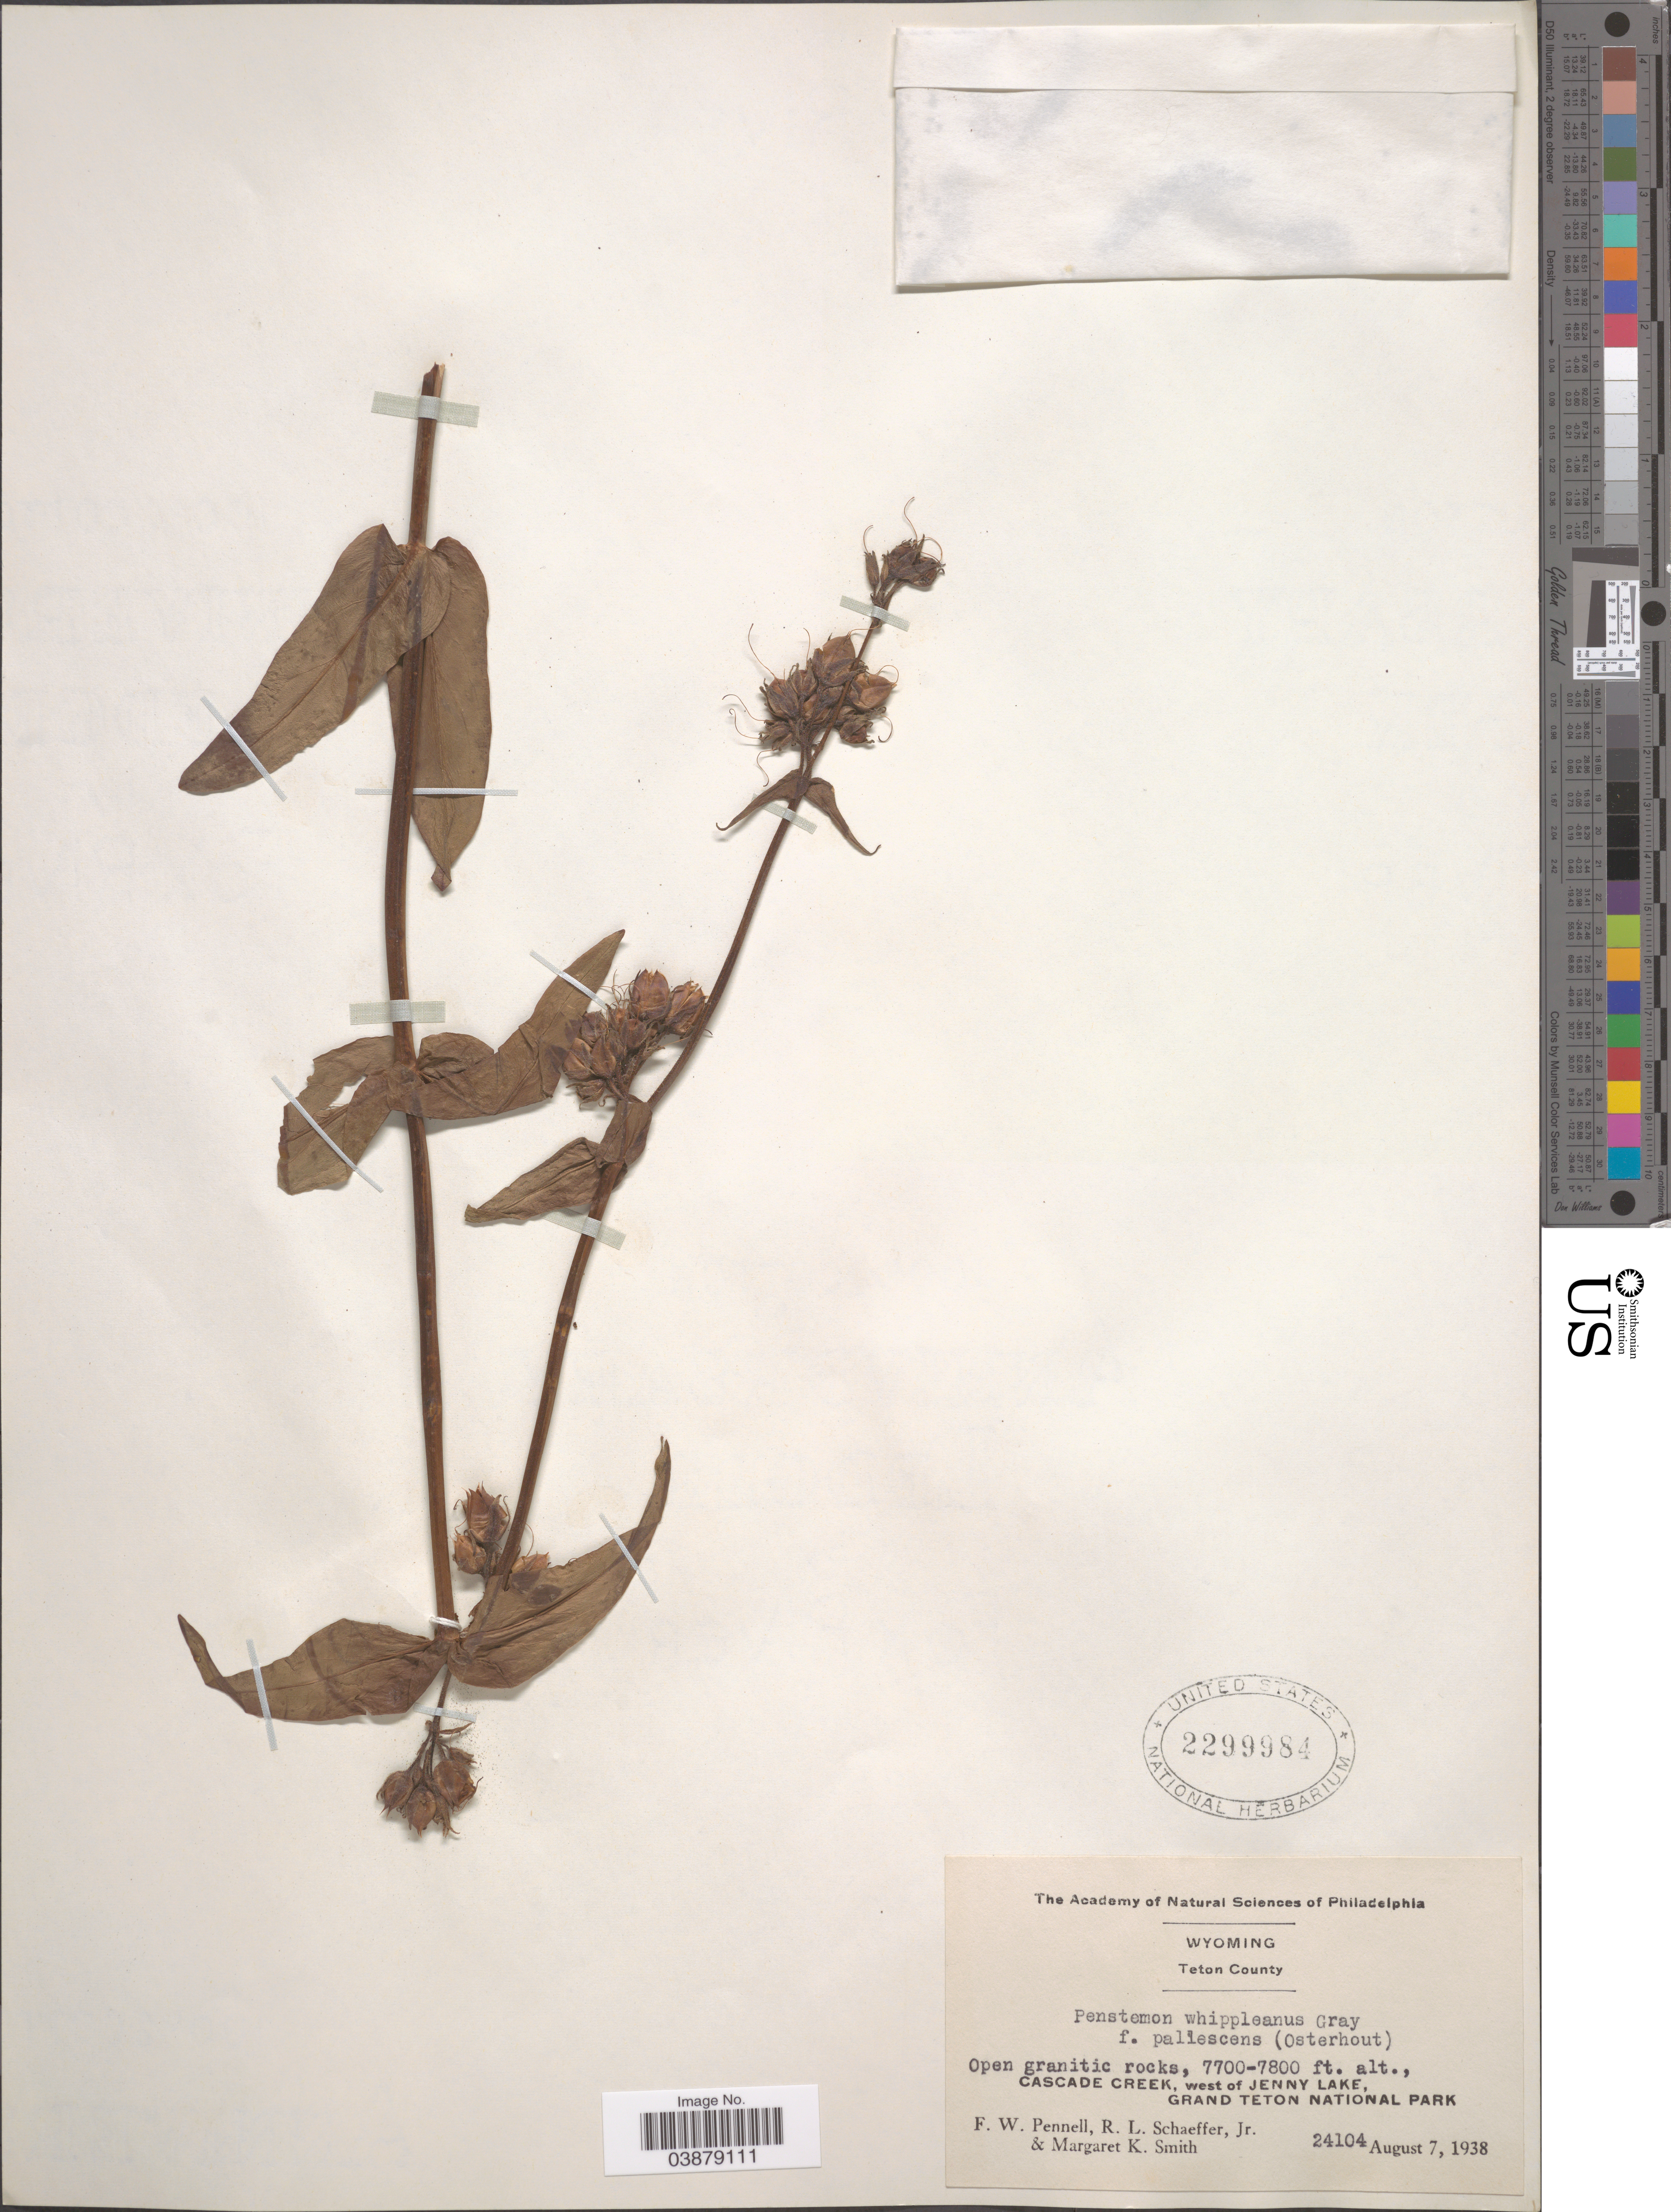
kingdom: Plantae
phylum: Tracheophyta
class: Magnoliopsida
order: Lamiales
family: Plantaginaceae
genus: Penstemon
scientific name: Penstemon whippleanus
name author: A. Gray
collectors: F. W. Pennell, R. L. Schaeffer Jr. & M. Smith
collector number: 24104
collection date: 1938-08-07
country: United States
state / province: Wyoming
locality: Teton County. Cascade Creek, west of Jenny Lake, Grand Teton National Park.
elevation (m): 2347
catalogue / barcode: US 2299984